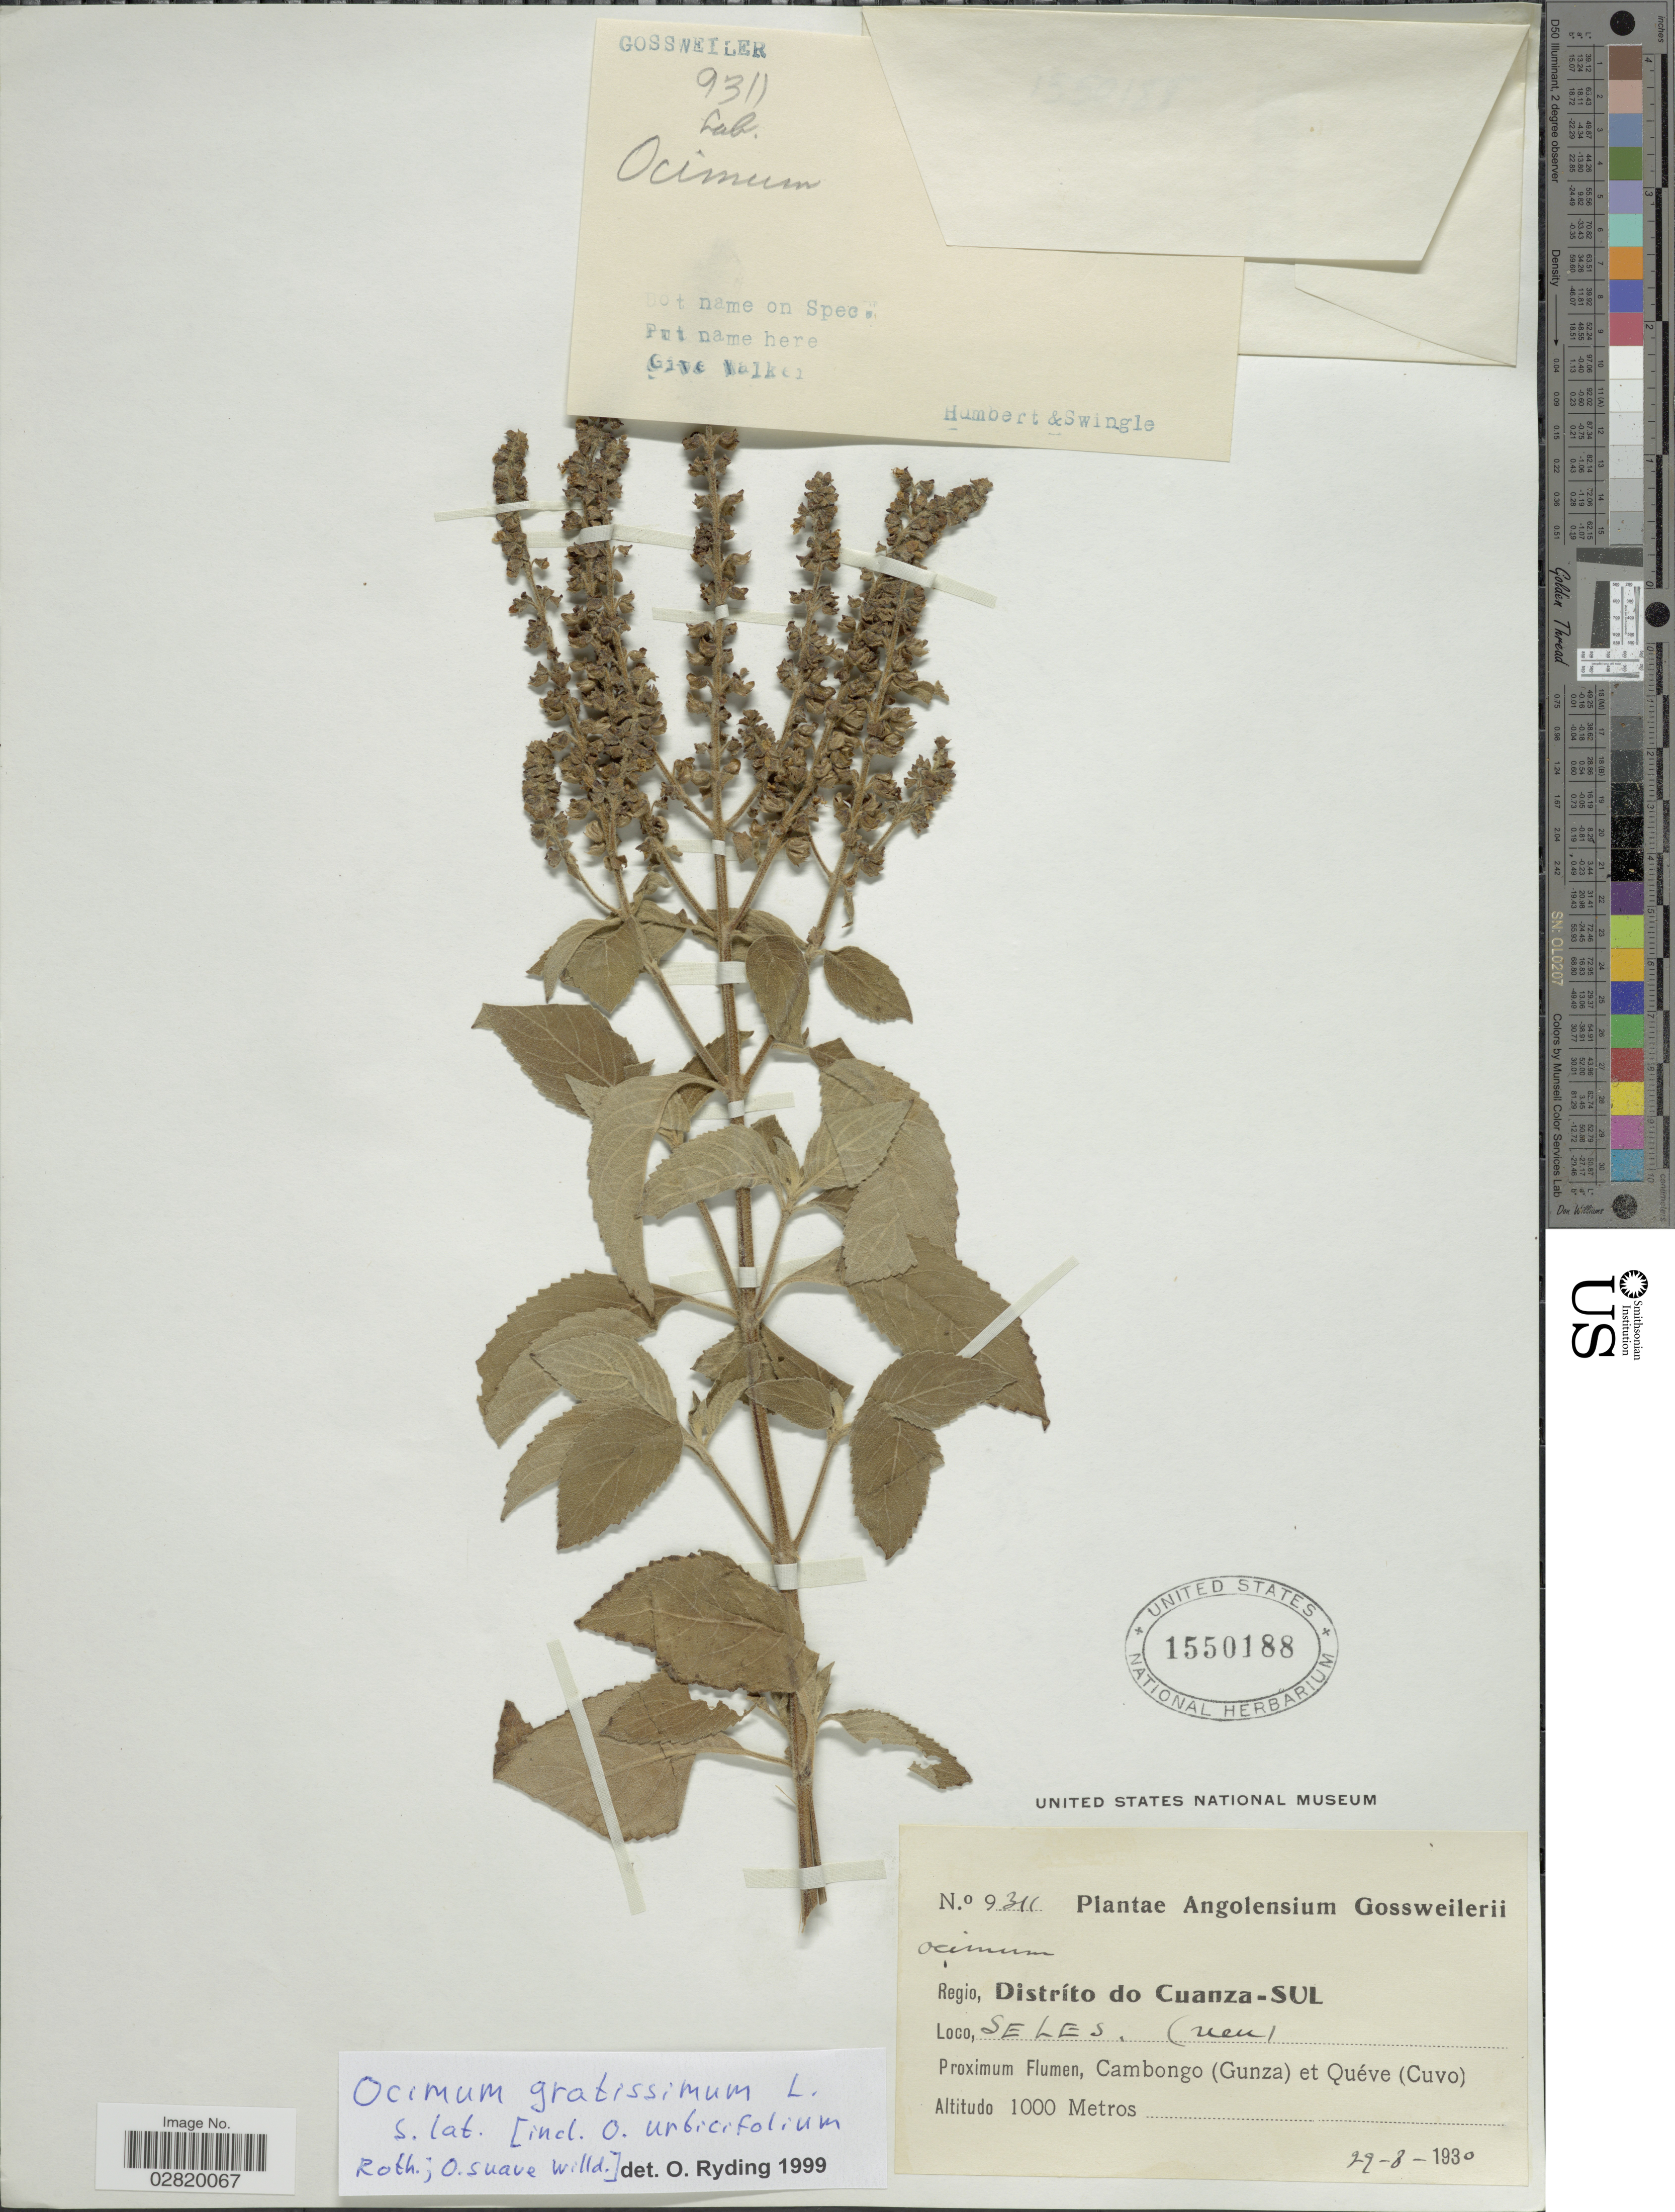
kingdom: Plantae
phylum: Tracheophyta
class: Magnoliopsida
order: Lamiales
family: Lamiaceae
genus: Ocimum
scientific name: Ocimum gratissimum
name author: L.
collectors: -. Gossweiler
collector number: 9311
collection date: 1930-08-29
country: Angola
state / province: Cuanza Sul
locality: Regio, Distríto do Cuanza-Sul, Seles, Proximum Flumen, Cambongo (Gunza) et Quéve (Cuvo).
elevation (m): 1000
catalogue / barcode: US 1550188